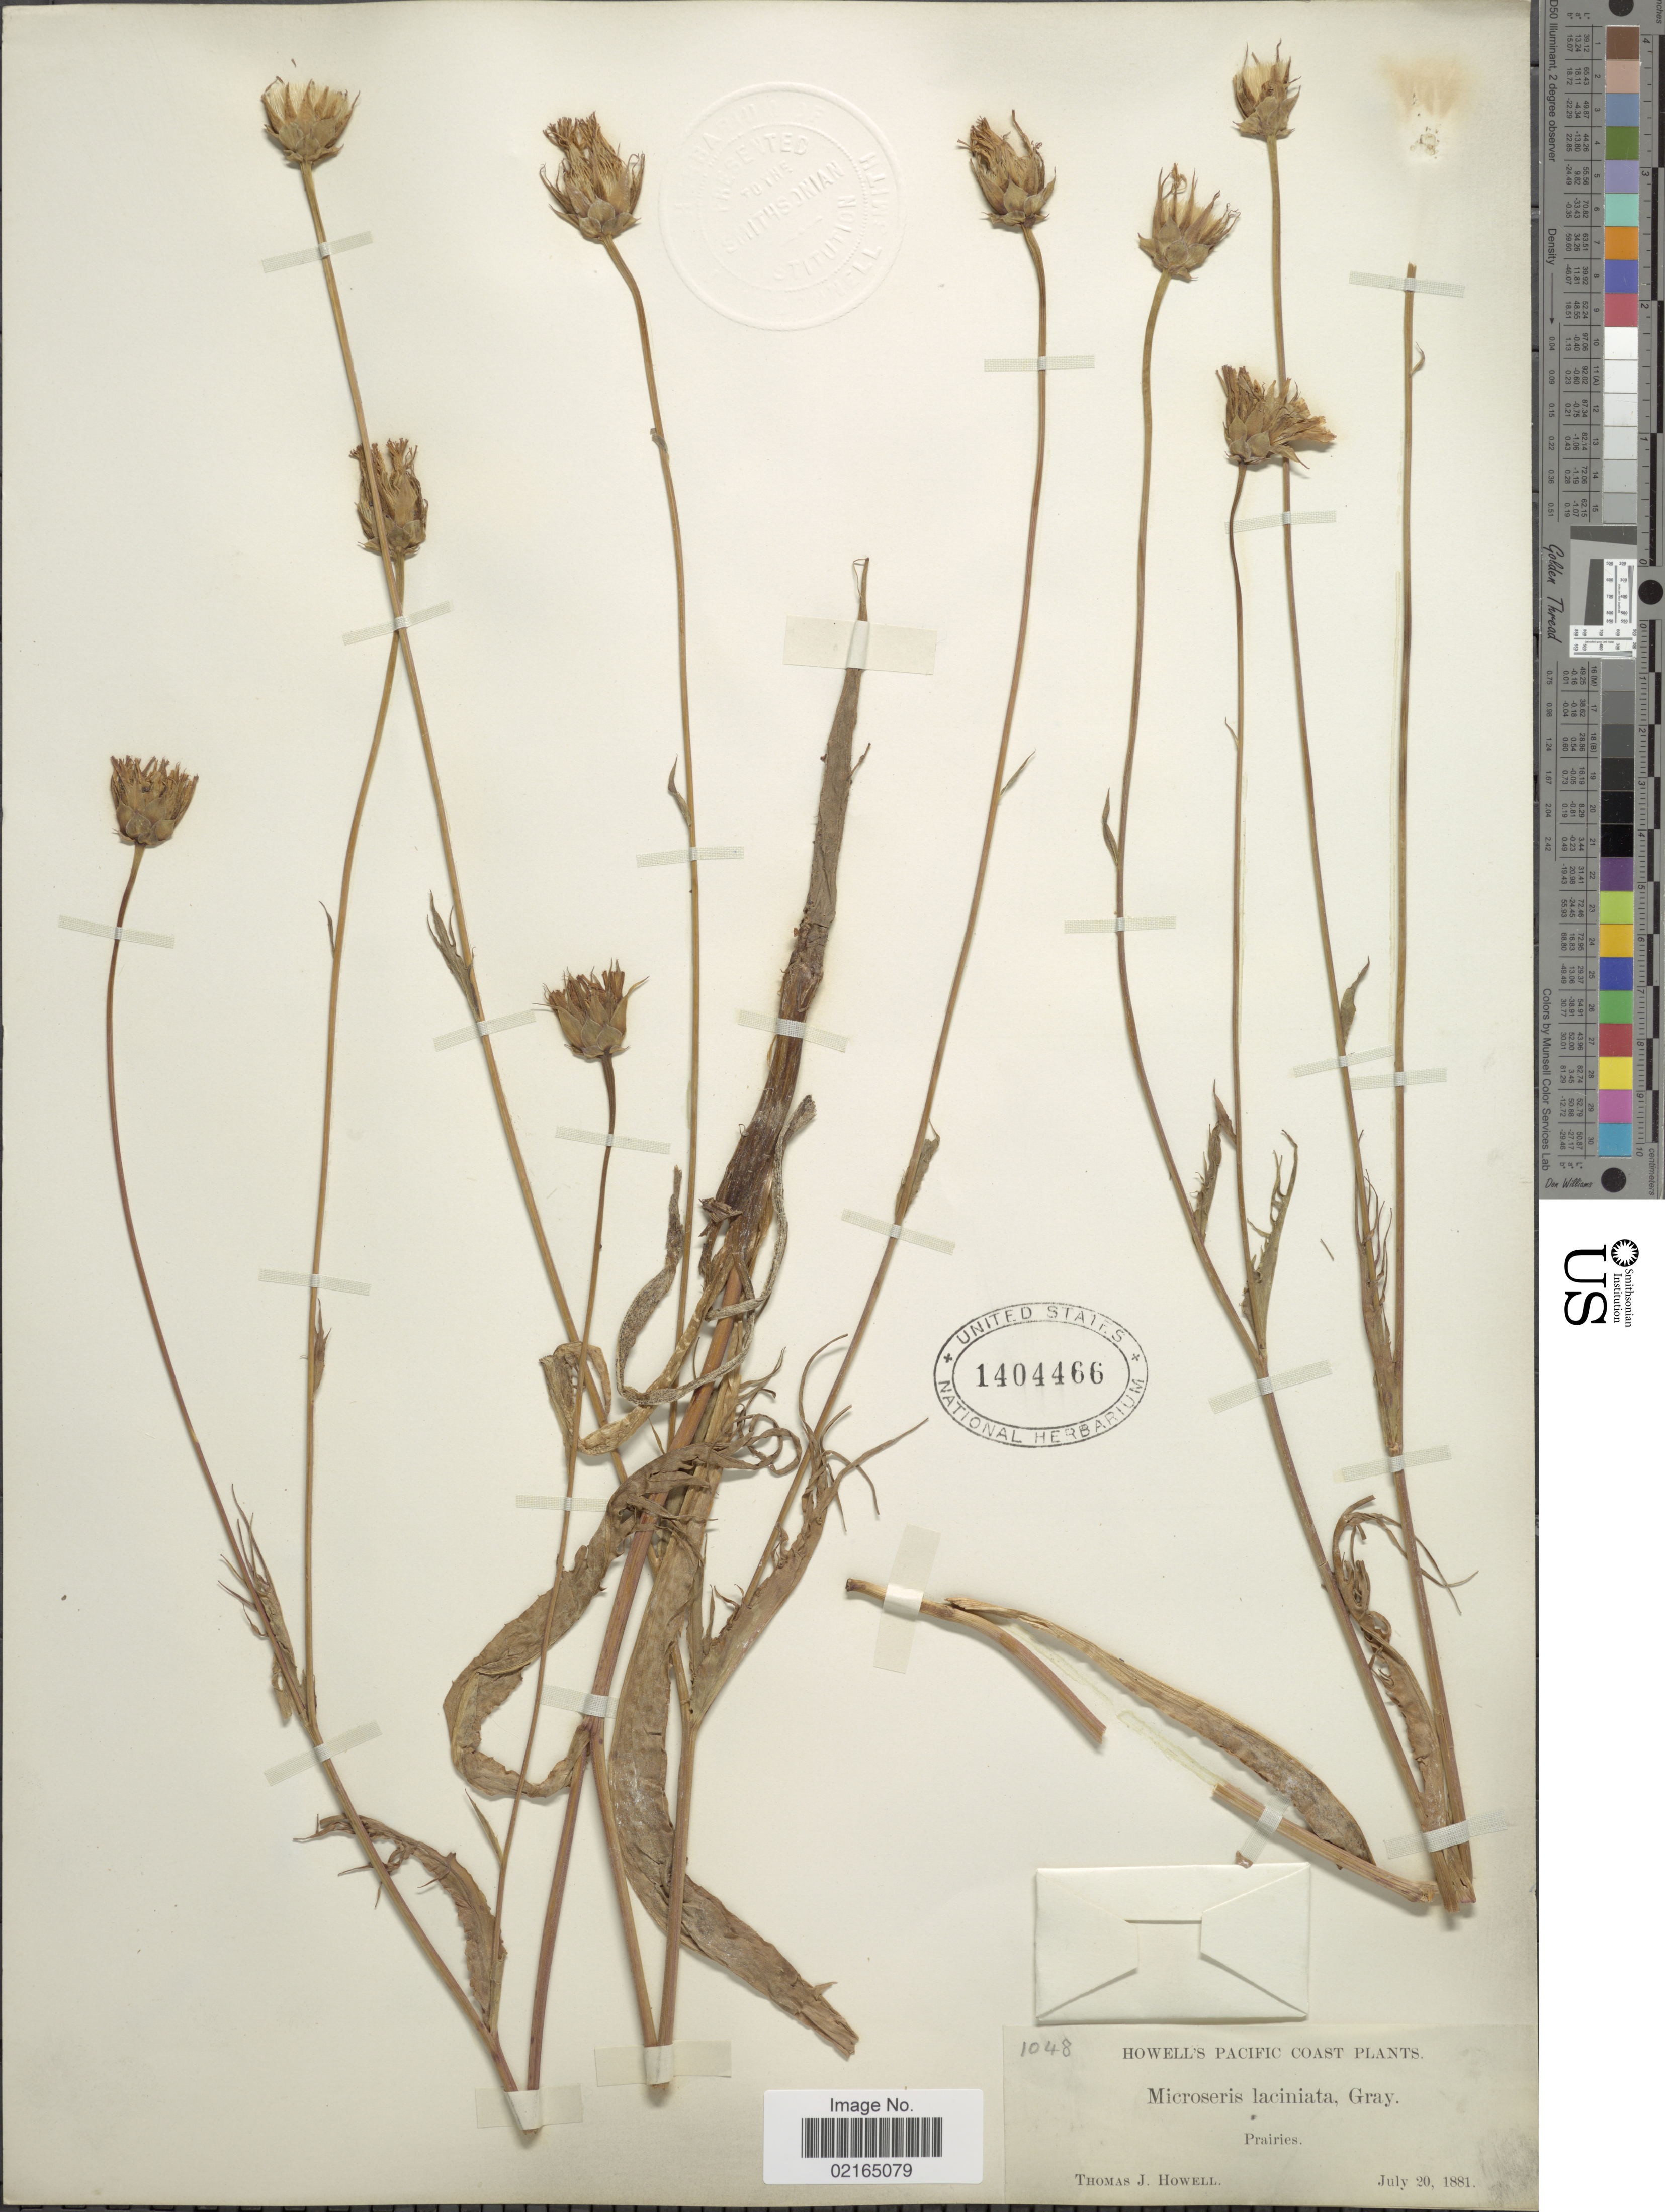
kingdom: Plantae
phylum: Tracheophyta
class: Magnoliopsida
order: Asterales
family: Asteraceae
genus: Microseris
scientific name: Microseris laciniata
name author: (Hook.) Sch. Bip.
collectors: T. J. Howell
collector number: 1048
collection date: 1881-07-20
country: United States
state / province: Oregon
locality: Pacific Coast, prairies.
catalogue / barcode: US 1404466